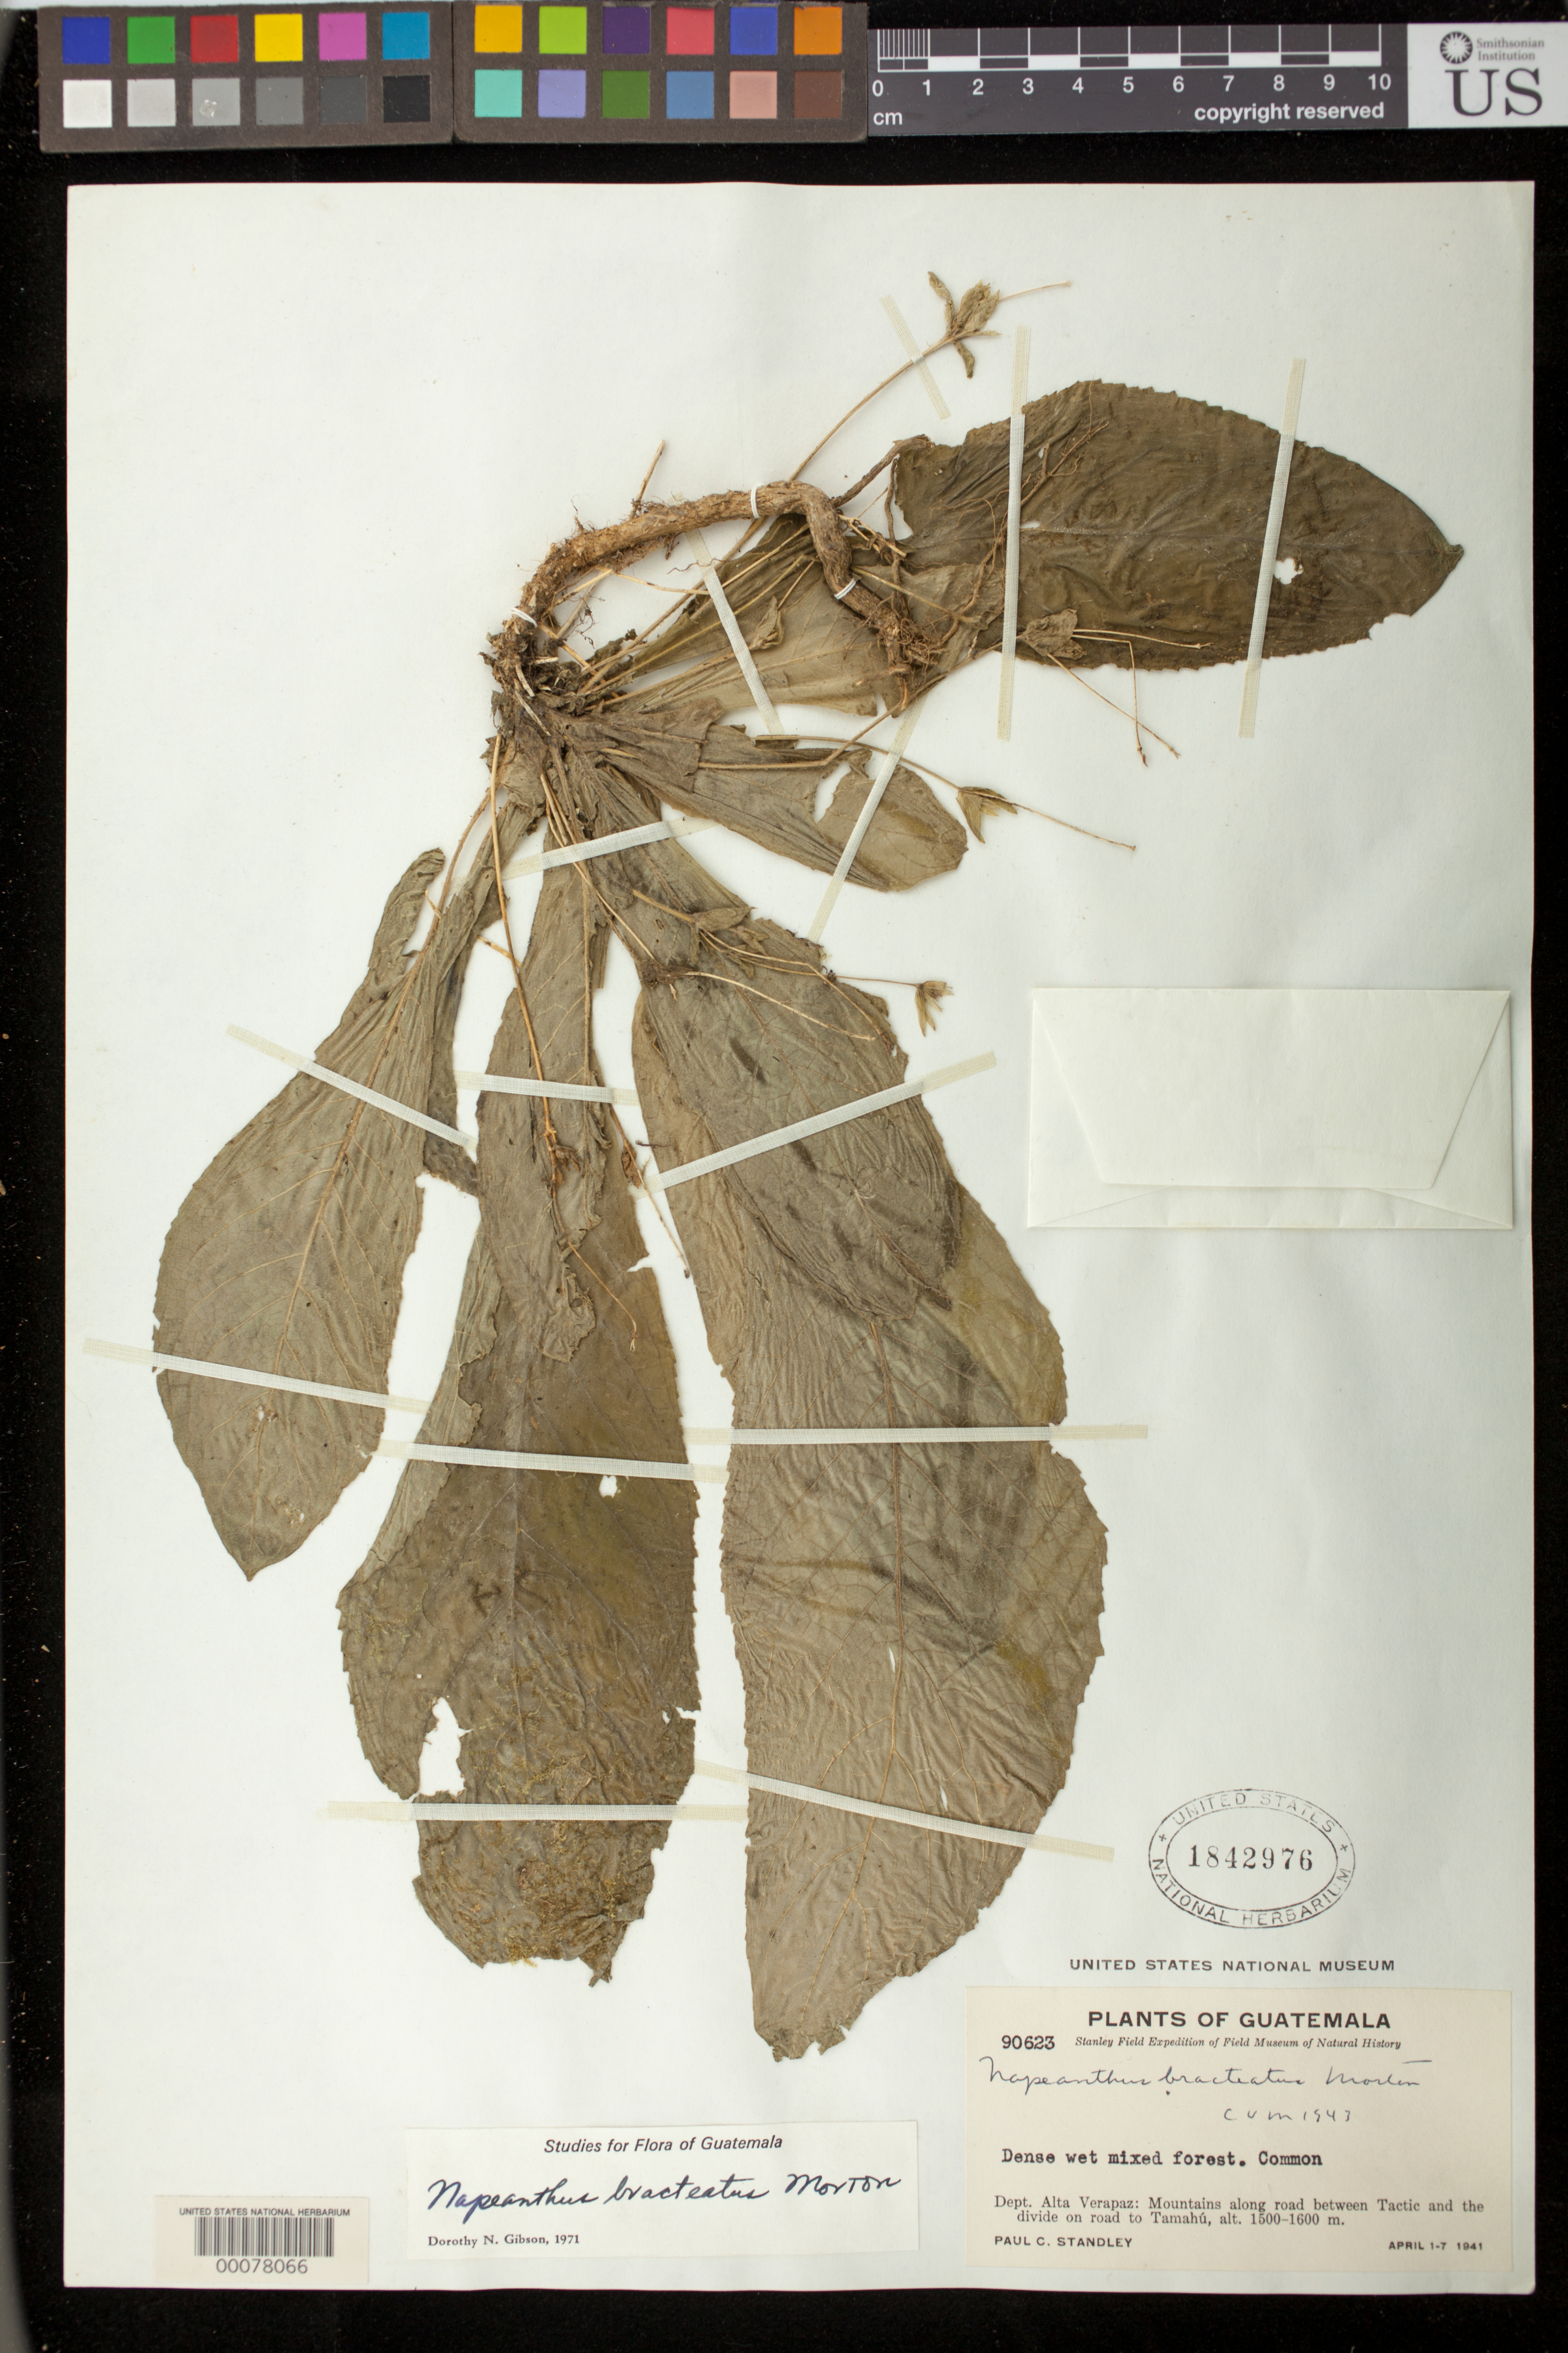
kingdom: Plantae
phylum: Tracheophyta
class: Magnoliopsida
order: Lamiales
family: Gesneriaceae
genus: Napeanthus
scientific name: Napeanthus bracteatus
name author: C.V. Morton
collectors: P. C. Standley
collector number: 90623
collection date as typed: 1-7 Apr 1941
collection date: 1941-04-01/1941-04-07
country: Guatemala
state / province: Alta Verapaz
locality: Mountains along road between Tactic and the divide on road to Tamahu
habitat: Dense wet mixed forest, common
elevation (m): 1500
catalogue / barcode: US 1842976